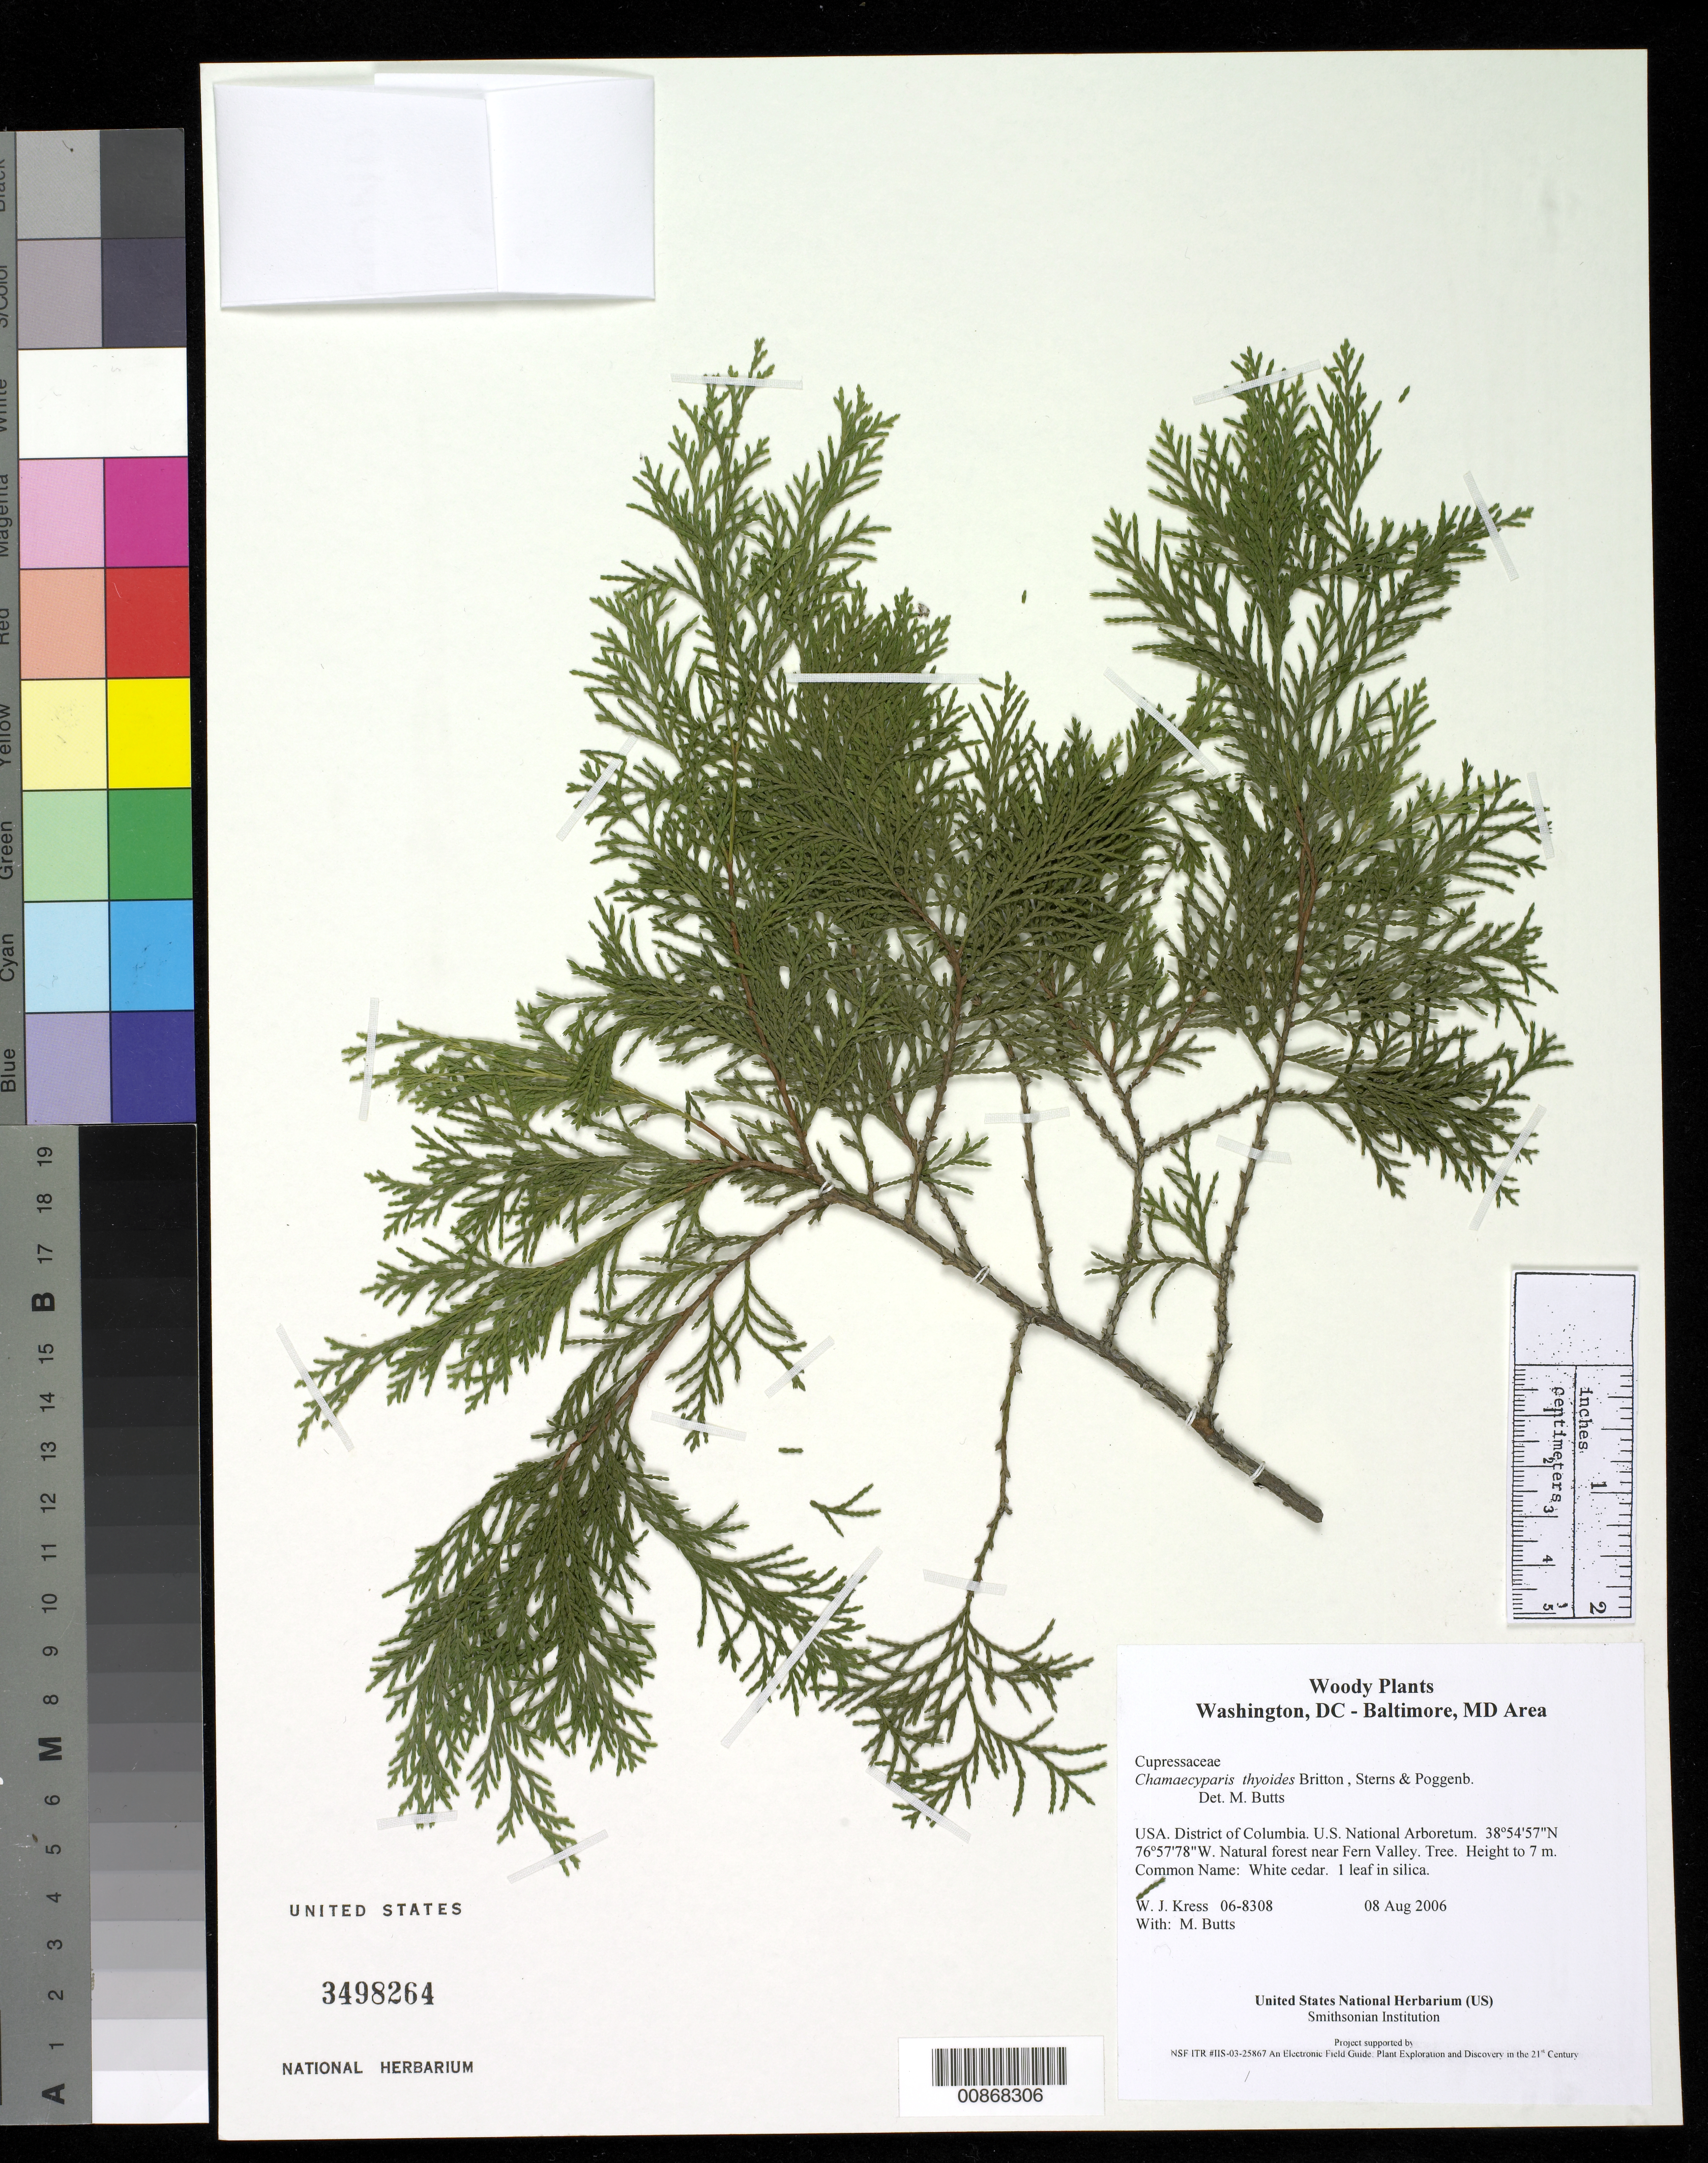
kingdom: Plantae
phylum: Tracheophyta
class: Pinopsida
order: Pinales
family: Cupressaceae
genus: Chamaecyparis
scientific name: Chamaecyparis thyoides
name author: (L.) Britton, Stearns & Poggenb.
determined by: Butts, M. B.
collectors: W. J. Kress & M. B. Butts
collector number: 06-8308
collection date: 2006-08-08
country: United States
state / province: District of Columbia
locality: U.S. National Arboretum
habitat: Natural forest near Fern Valley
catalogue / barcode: US 3498264